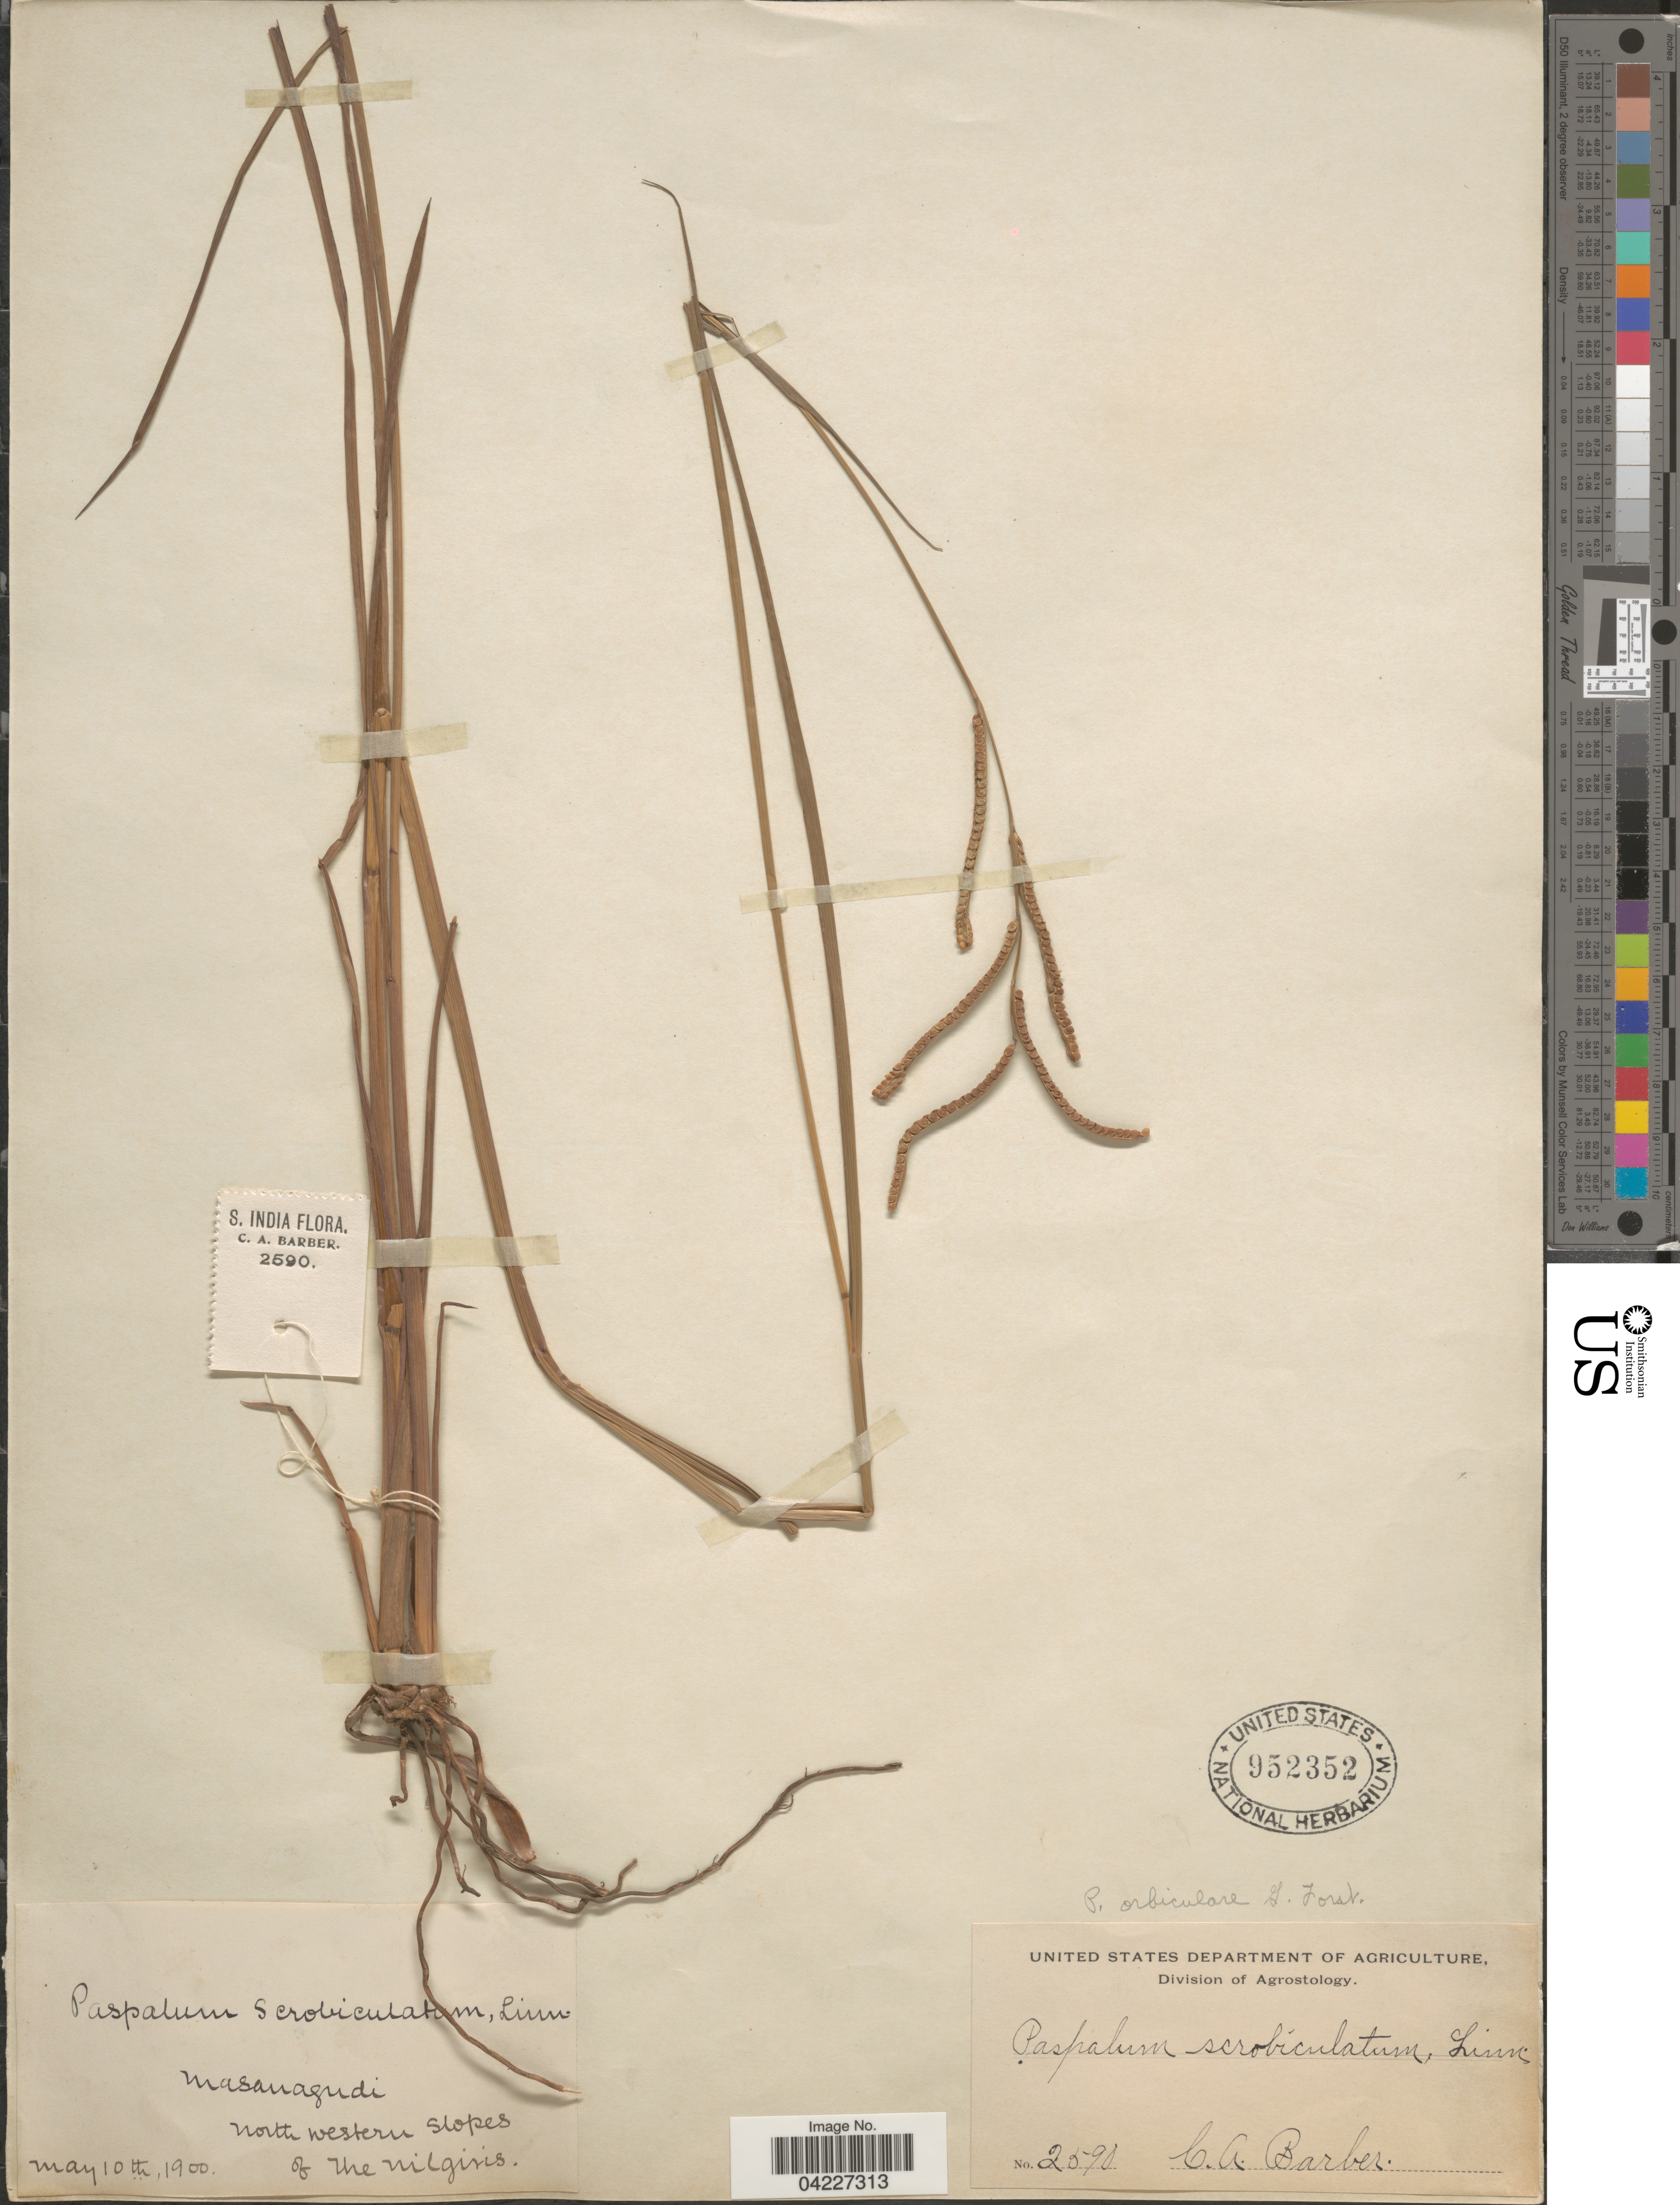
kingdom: Plantae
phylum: Tracheophyta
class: Liliopsida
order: Poales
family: Poaceae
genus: Paspalum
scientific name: Paspalum orbiculare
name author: G. Forst.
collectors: C. Barber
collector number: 2590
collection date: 1900-05-10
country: India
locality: Masanagudi. North western slopen of the Nilgiris.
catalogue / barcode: US 952352